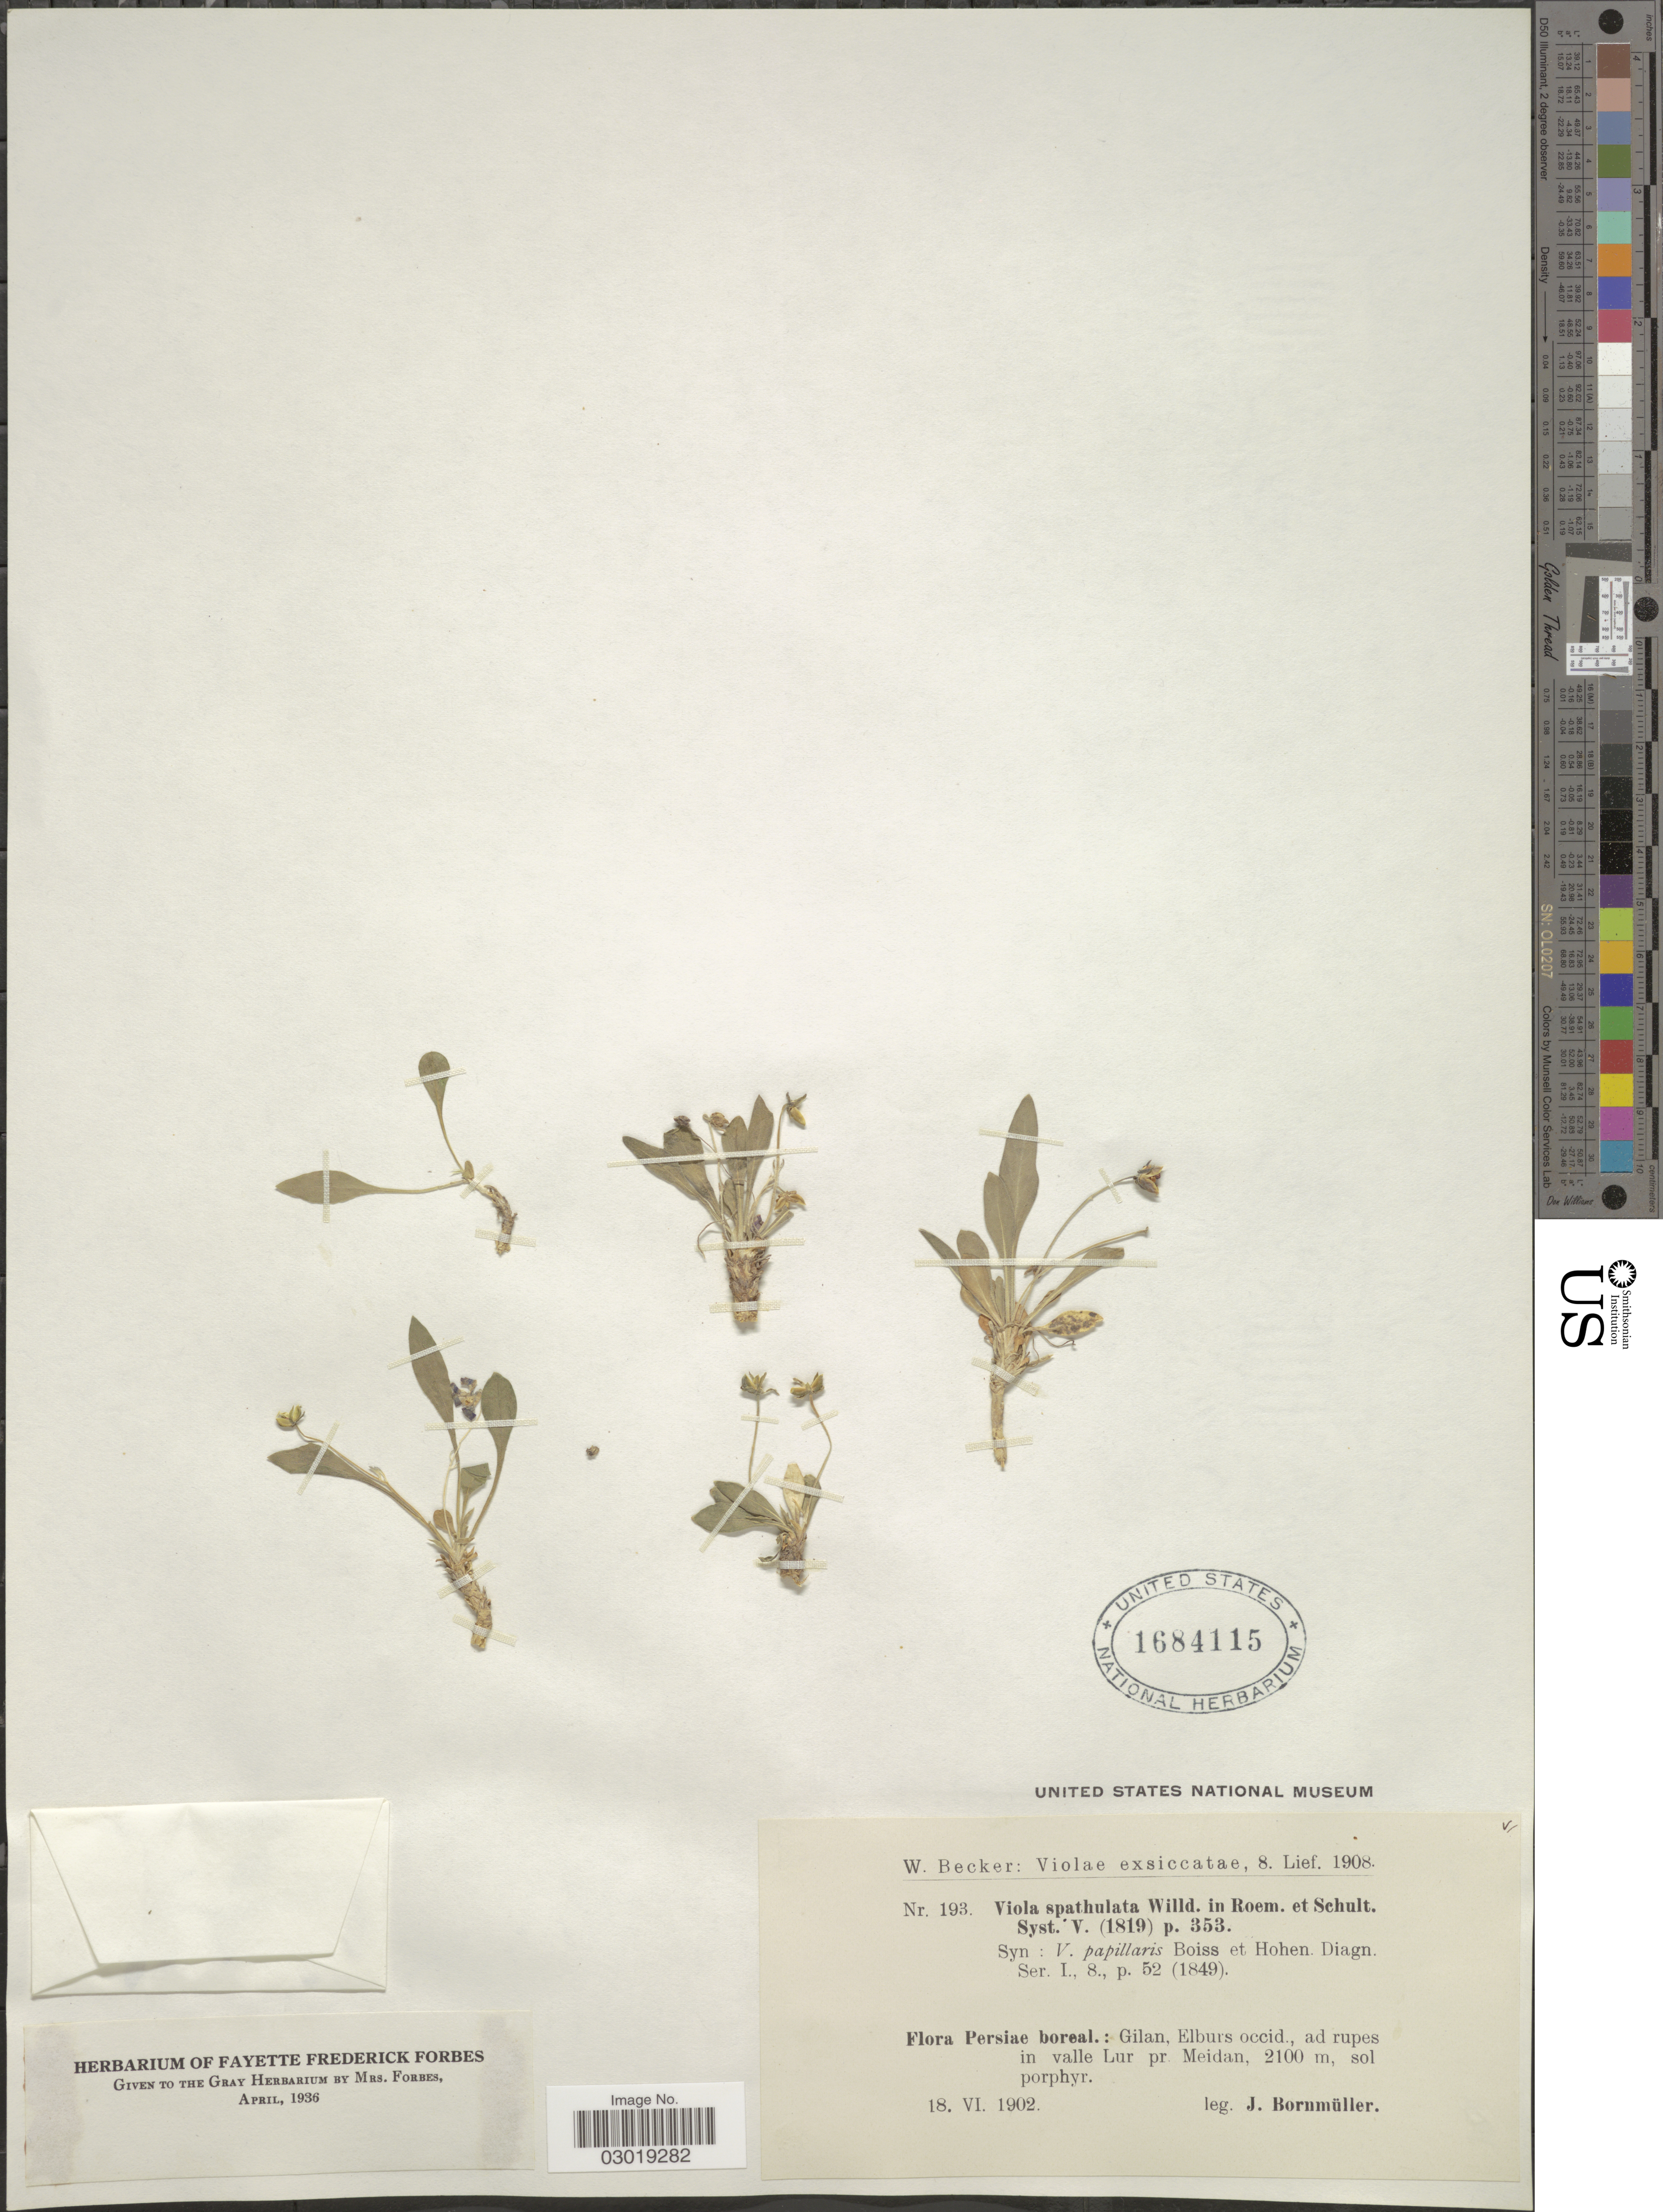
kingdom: Plantae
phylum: Tracheophyta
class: Magnoliopsida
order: Malpighiales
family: Violaceae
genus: Viola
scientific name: Viola spathulata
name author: Willd. ex Schult.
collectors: J. Bornmüller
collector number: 193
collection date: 1902-06-18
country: Iran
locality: Persiae boreal.: Gilan, Elburs occid., ad rupes in valle Lur pr. Meidan.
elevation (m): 2100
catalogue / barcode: US 1684115